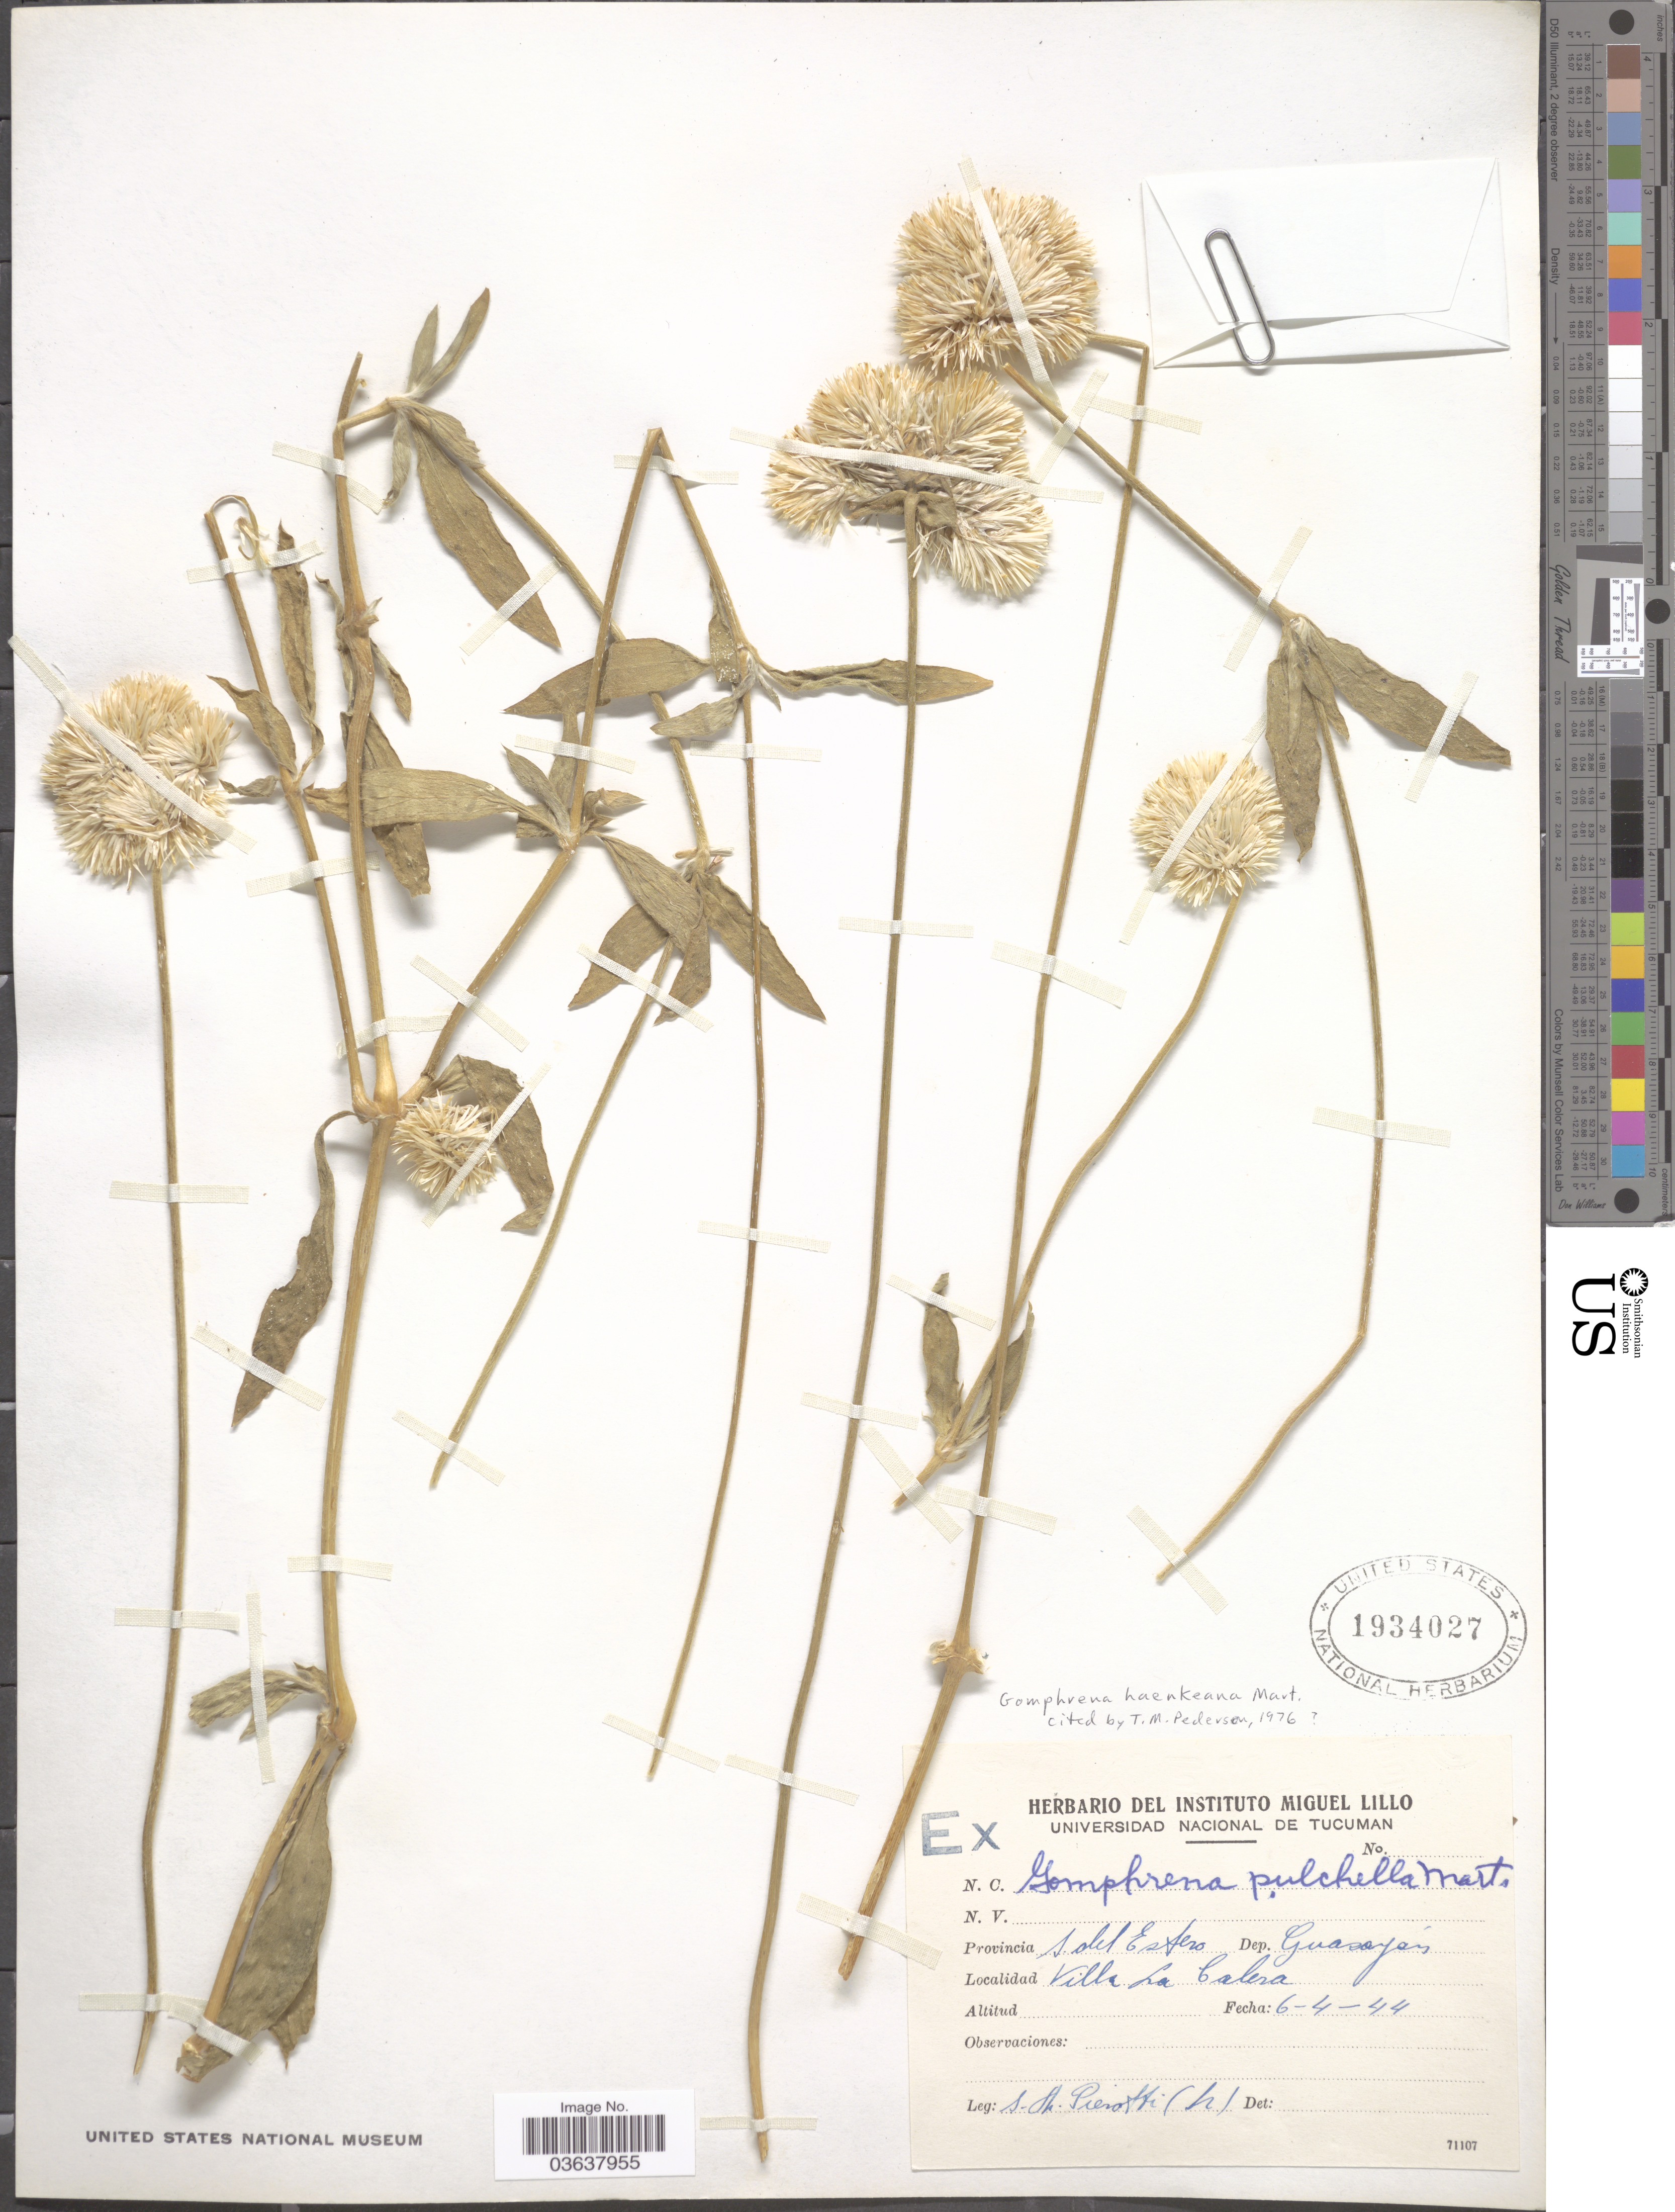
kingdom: Plantae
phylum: Tracheophyta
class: Magnoliopsida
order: Caryophyllales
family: Amaranthaceae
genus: Gomphrena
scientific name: Gomphrena haenkeana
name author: Mart.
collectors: S. A. Pierotti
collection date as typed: Transcribed d/m/y: 6/4/44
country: Argentina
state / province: Santiago del Estero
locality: Dep. Guasayán. Villa La Calera.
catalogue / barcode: US 1934027